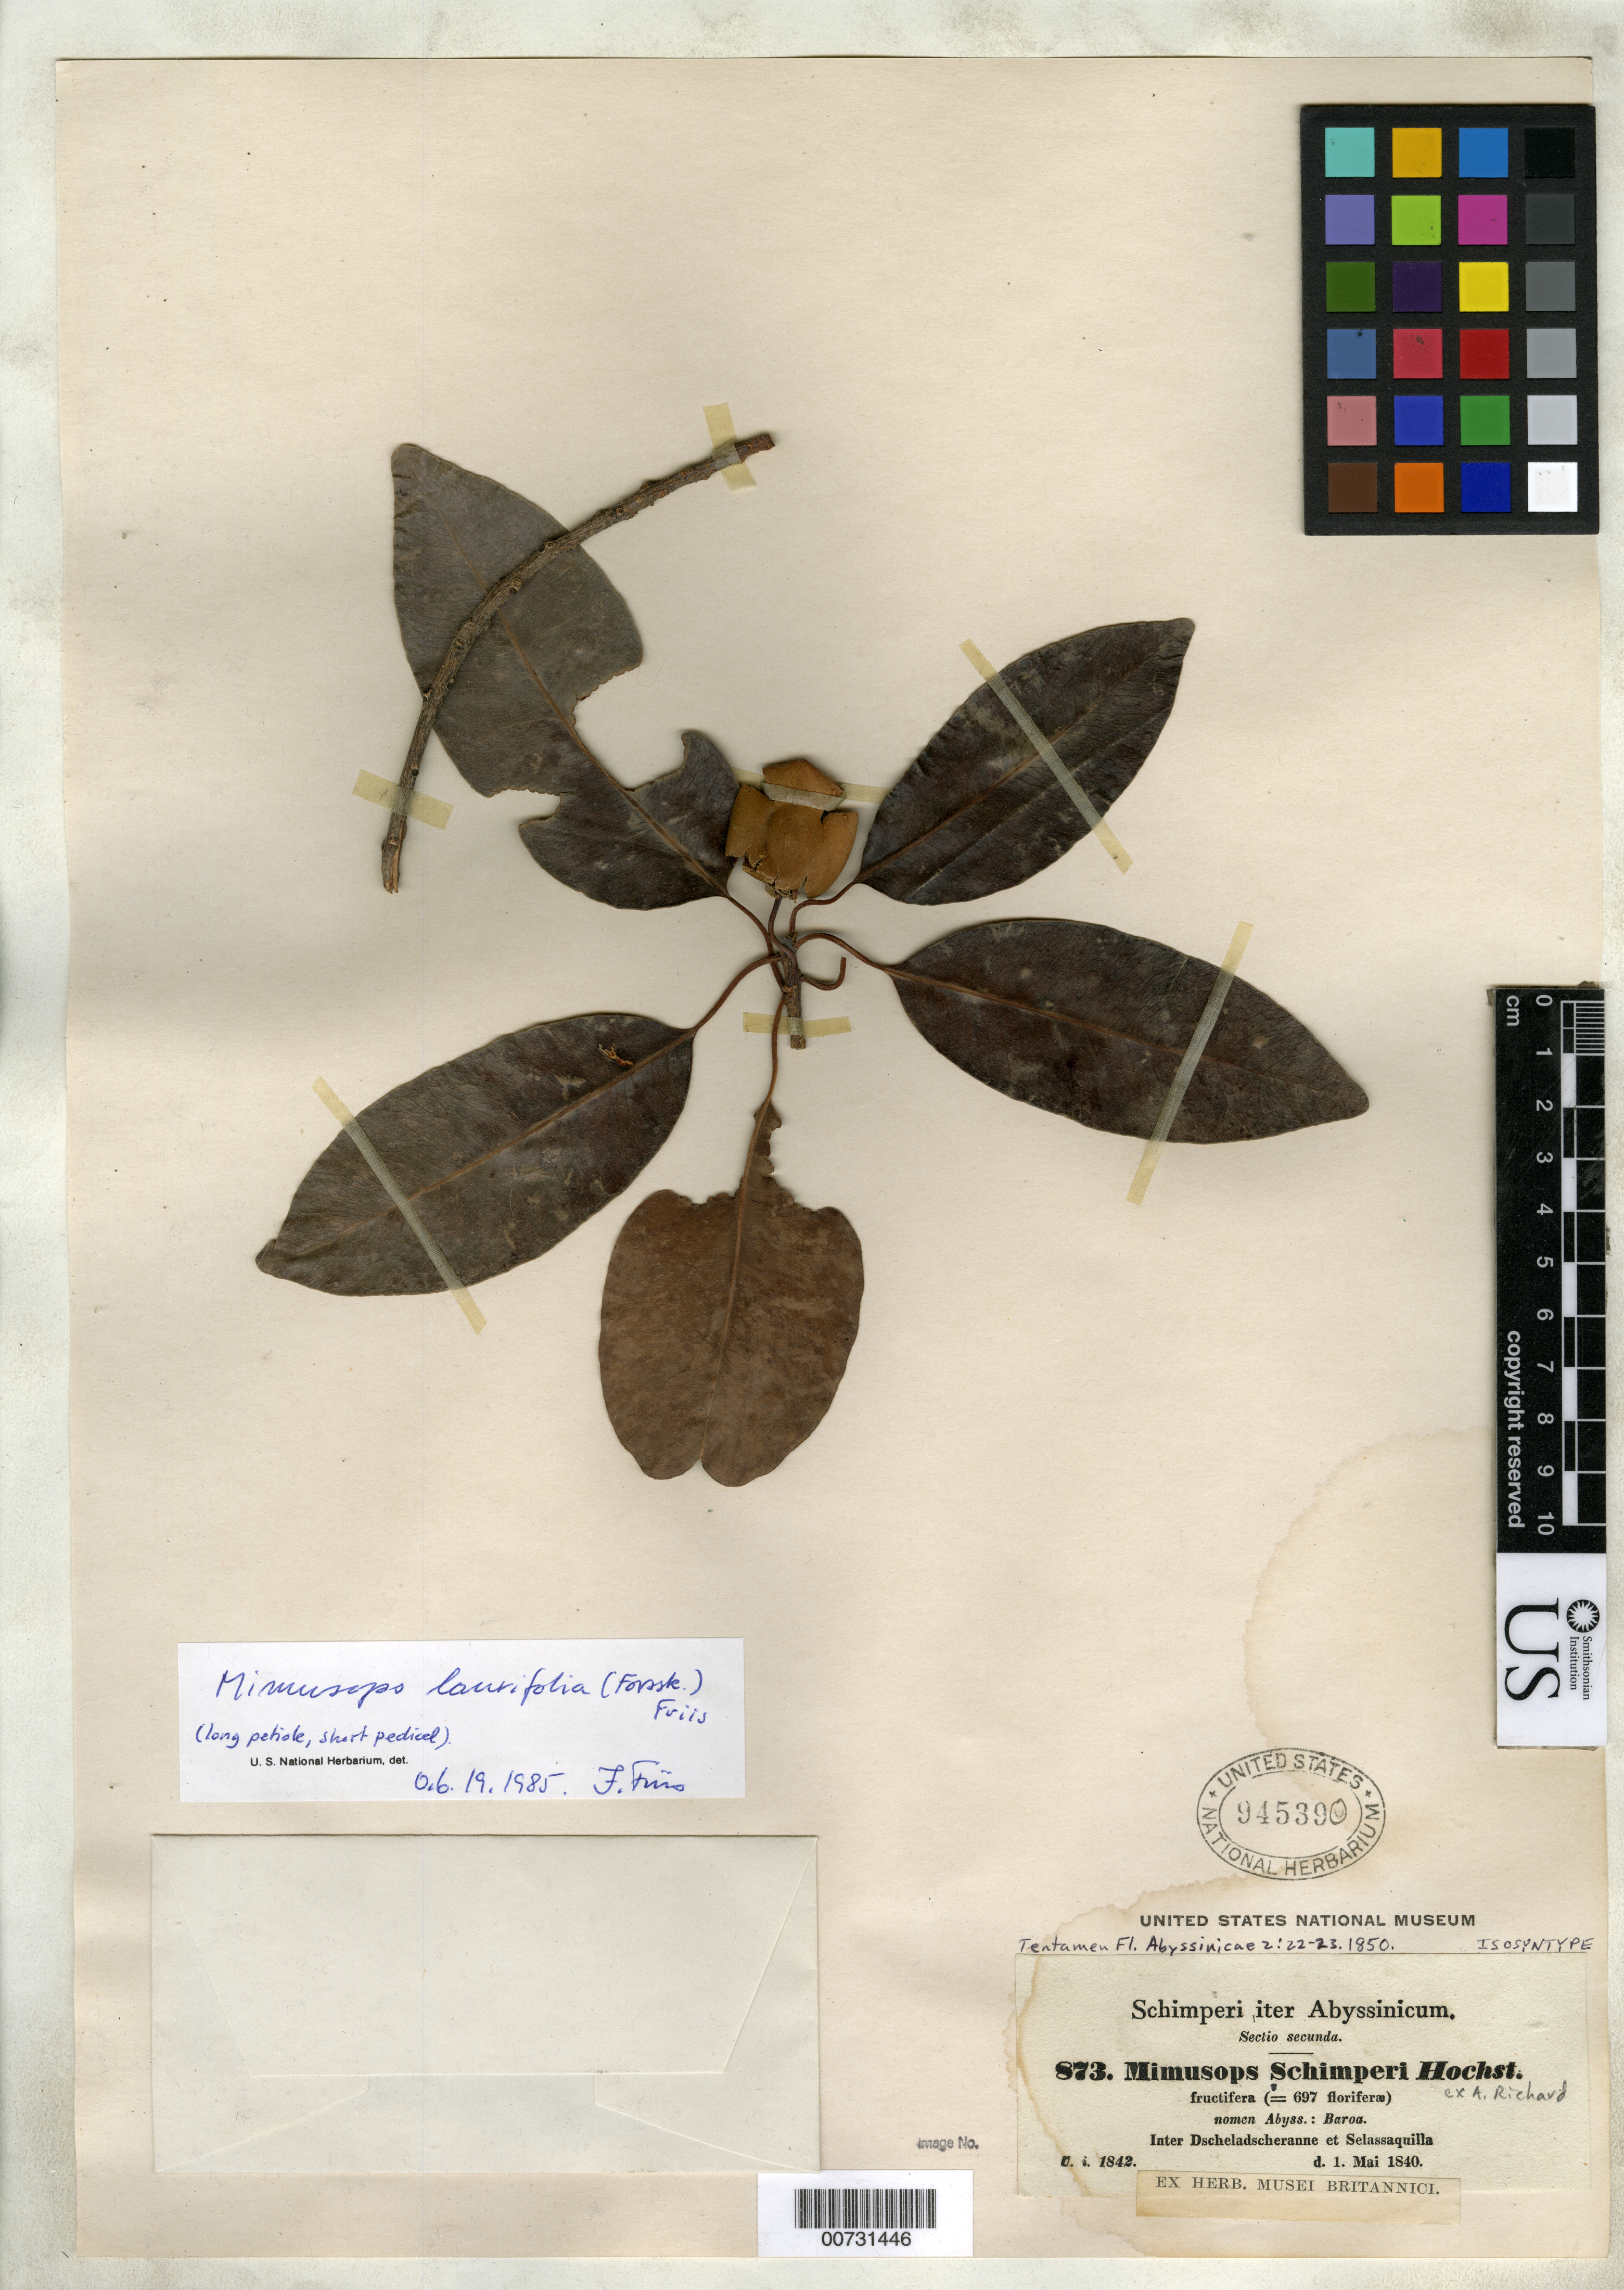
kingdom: Plantae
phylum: Tracheophyta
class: Magnoliopsida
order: Ericales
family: Sapotaceae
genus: Mimusops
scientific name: Mimusops schimperi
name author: Hochst. ex A. Rich.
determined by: Friis, Ib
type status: Isosyntype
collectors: G. W. Schimper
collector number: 873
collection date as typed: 01 May 1840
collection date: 1840-05-01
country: Ethiopia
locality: Inter Dscheladscheranne et Selassaquilla.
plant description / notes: Cited (without lectotypification) 1981 by I. Friis, Kew Bull. 35: 787.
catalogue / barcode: US 945390